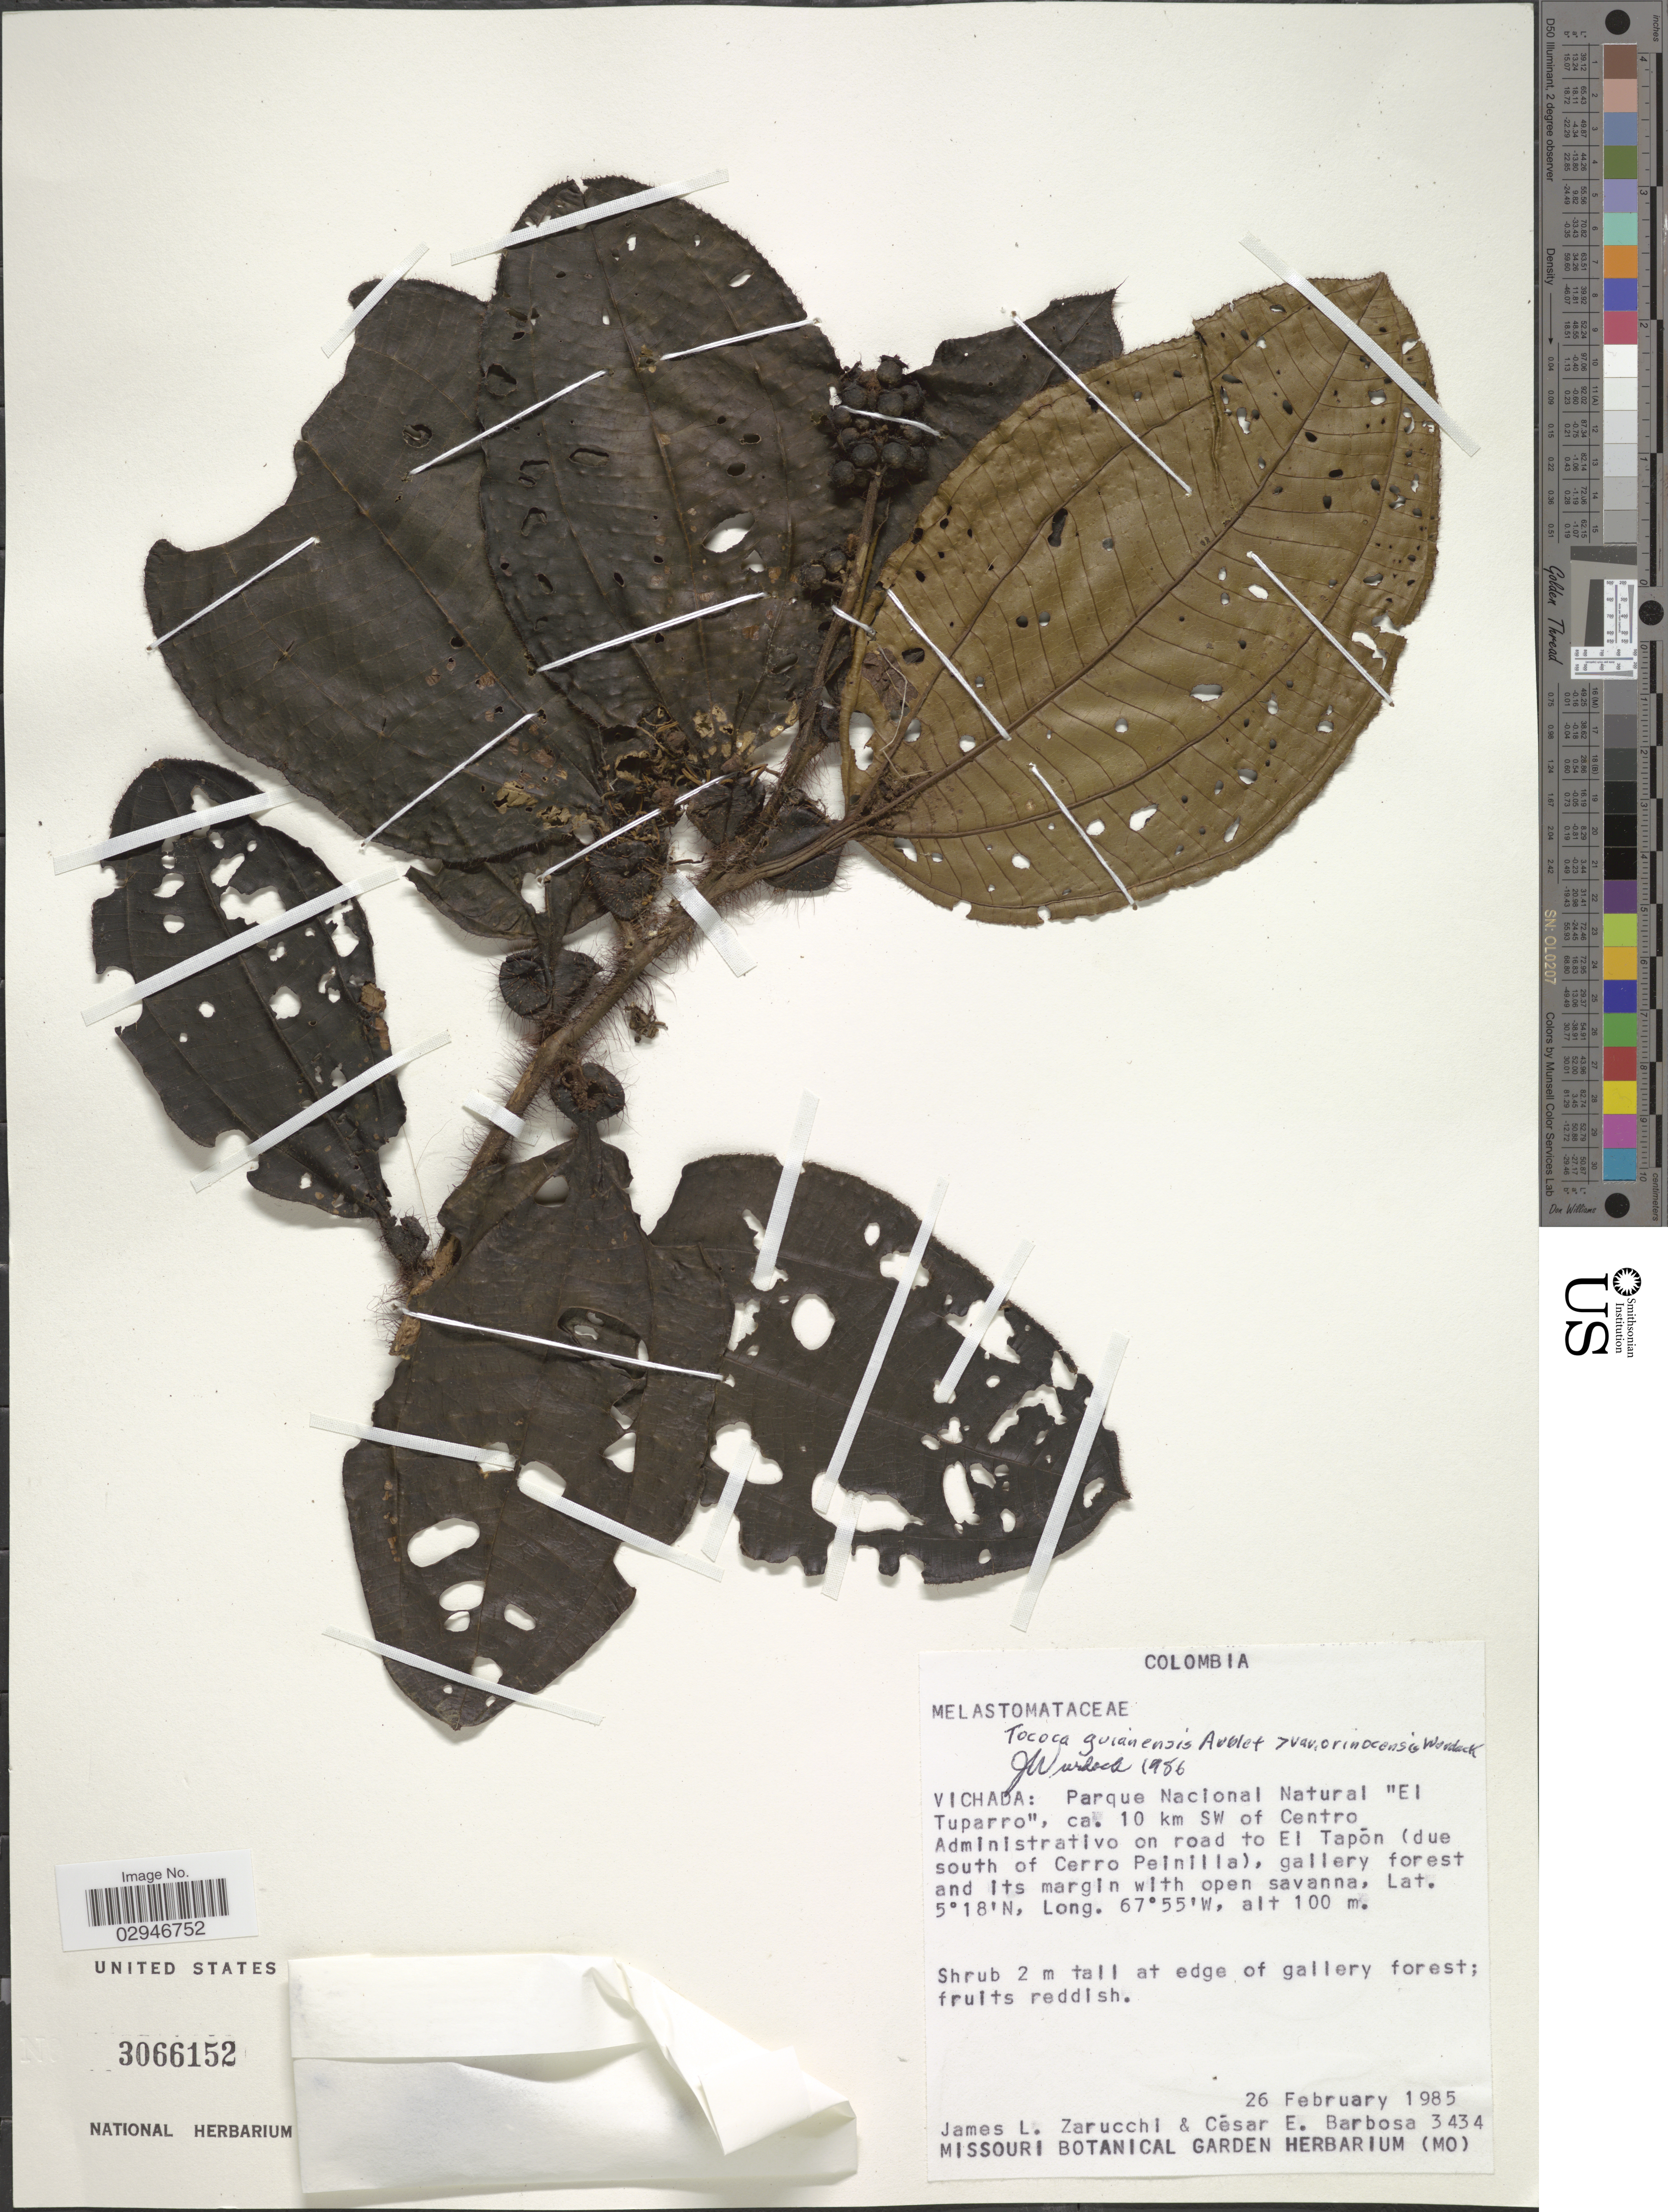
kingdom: Plantae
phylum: Tracheophyta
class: Magnoliopsida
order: Myrtales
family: Melastomataceae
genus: Tococa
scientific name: Tococa guianensis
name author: Aubl.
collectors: J. L. Zarucchi & C. E. Barbosa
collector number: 3434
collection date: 1985-02-26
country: Colombia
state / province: Vichada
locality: Parque Nacional Natural "El Tuparro", ca. 10 km. SW of Centro Administrativo on road to El Tapón (due south of Cerro Peinilla), gallery forest and its margin with open savanna.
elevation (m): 100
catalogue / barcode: US 3066152